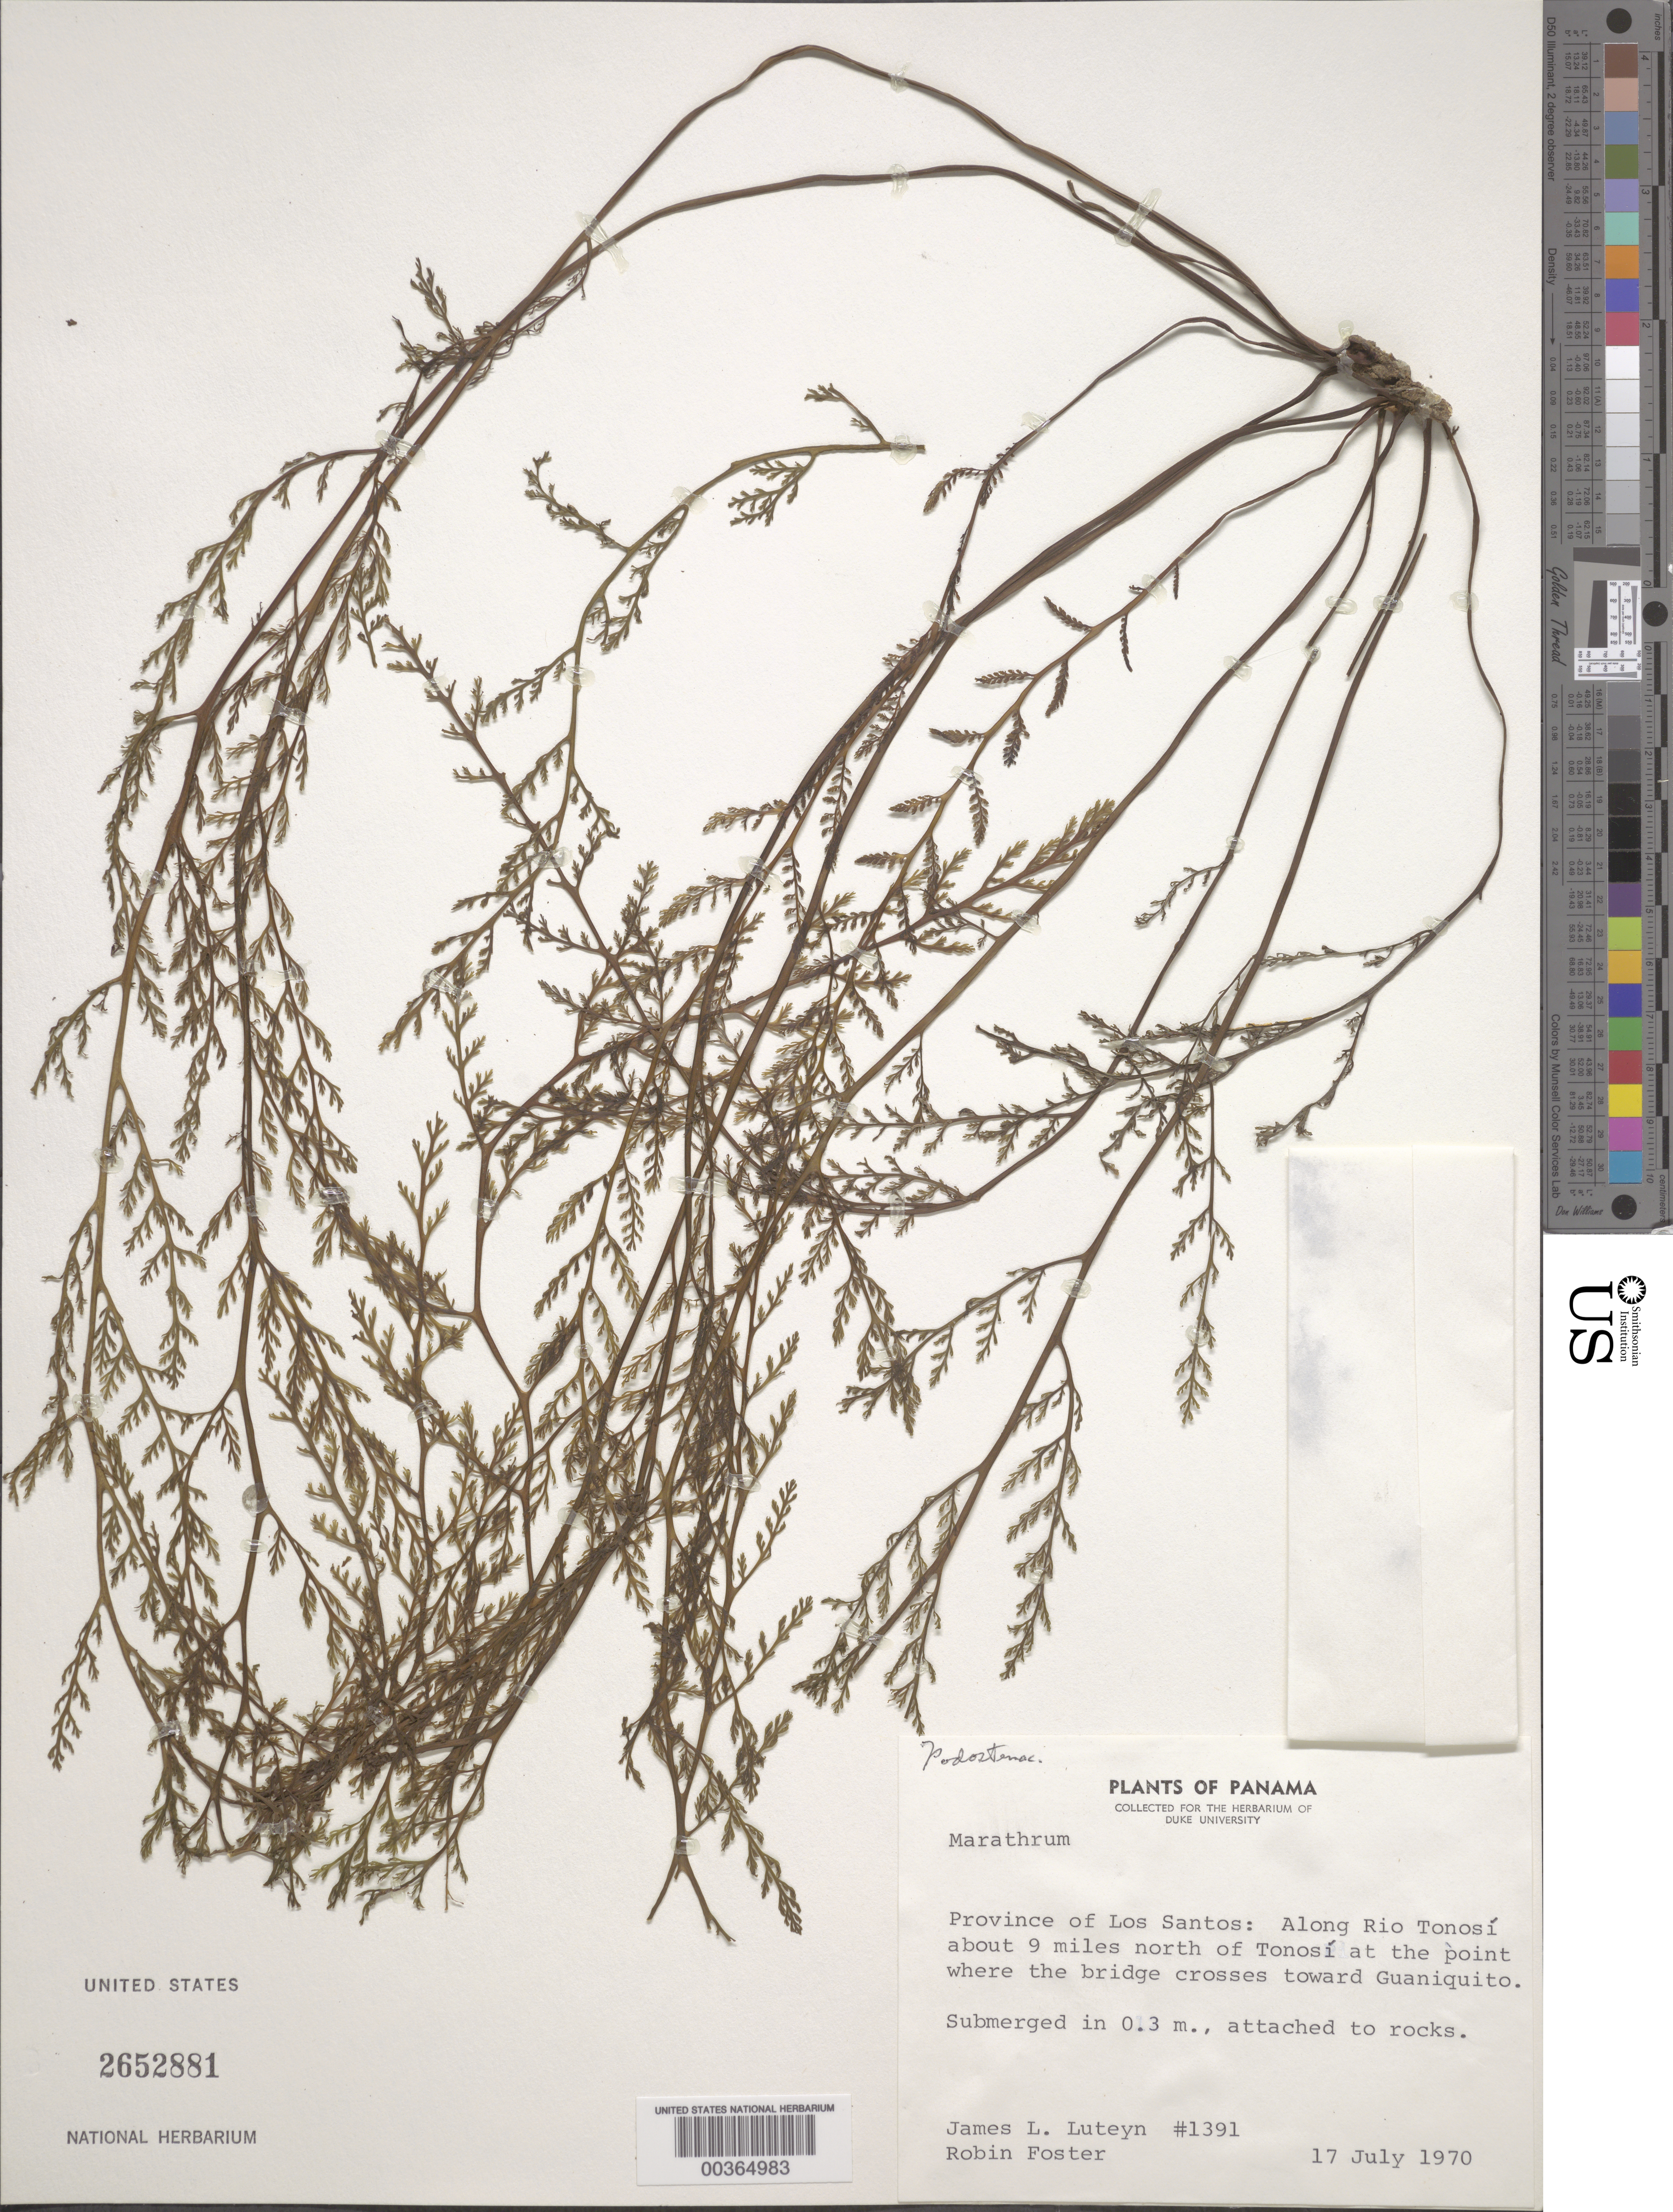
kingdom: Plantae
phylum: Tracheophyta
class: Magnoliopsida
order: Malpighiales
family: Podostemaceae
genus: Marathrum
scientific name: Marathrum sp.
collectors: J. L. Luteyn & R. Foster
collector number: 1391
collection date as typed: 17 Jul 1970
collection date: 1970-07-17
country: Panama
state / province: Los Santos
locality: Rio Tonosi, N of Tonosi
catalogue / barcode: US 2652881